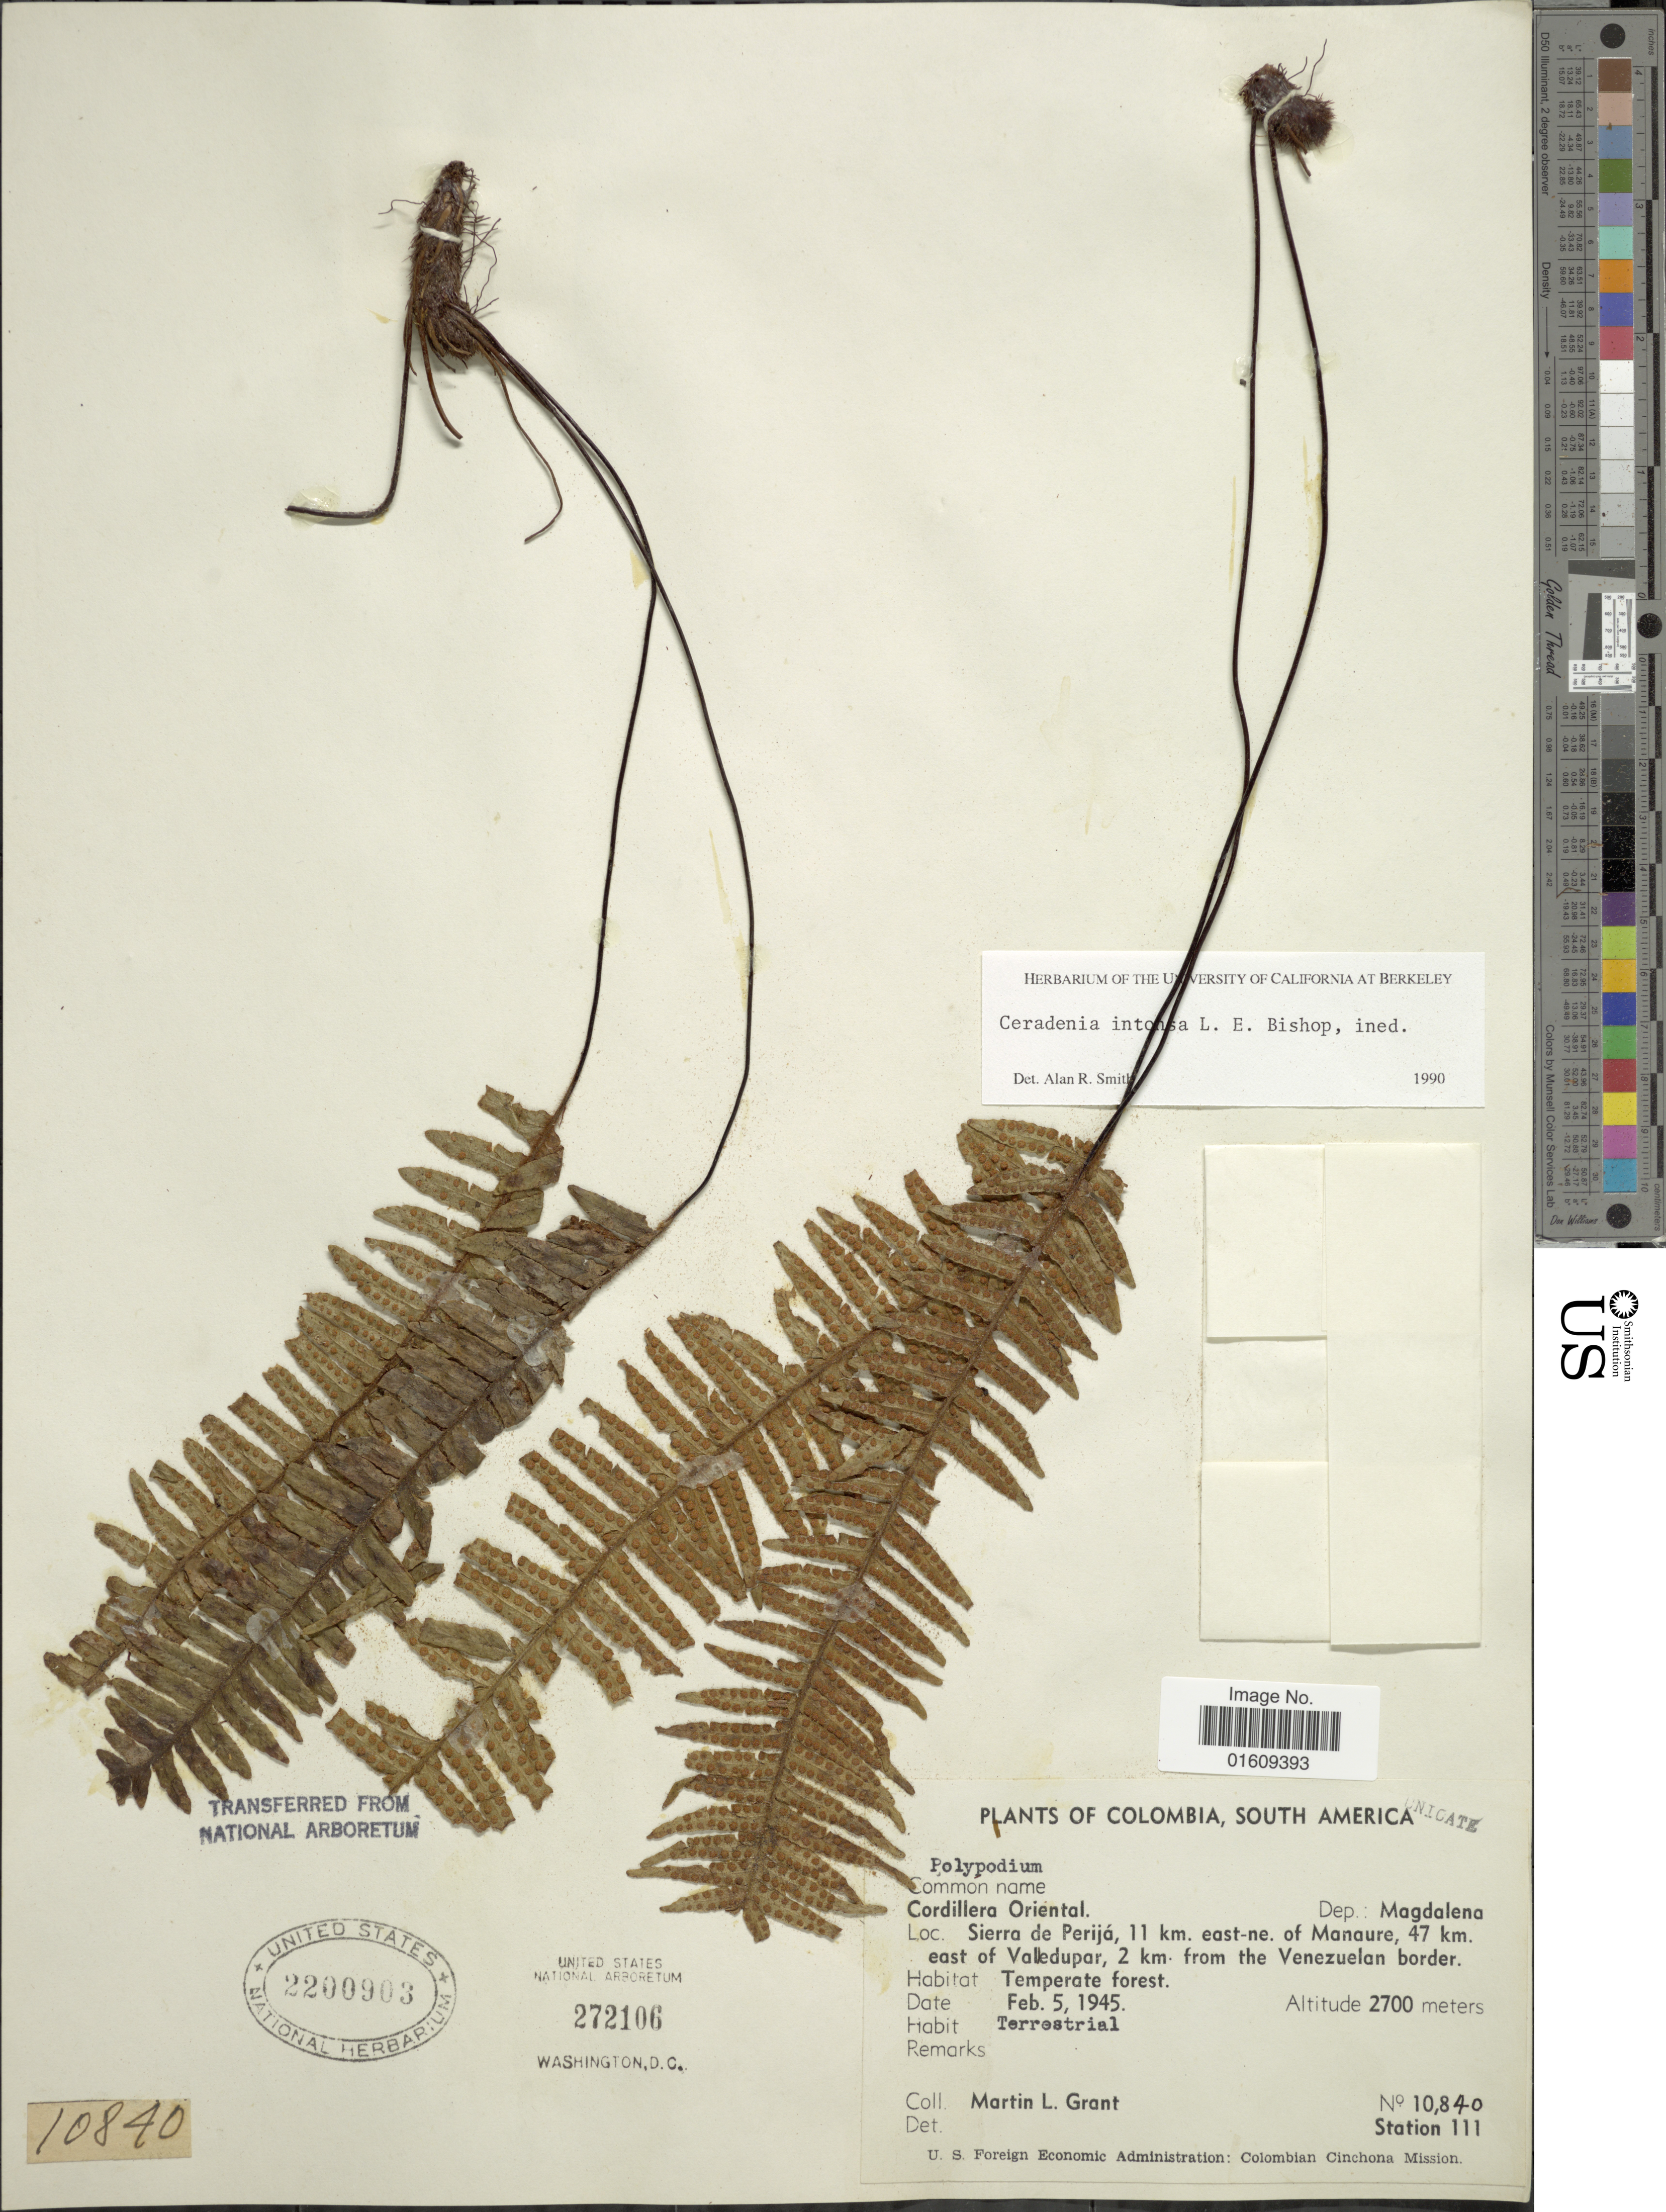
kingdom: Plantae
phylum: Tracheophyta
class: Polypodiopsida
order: Polypodiales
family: Polypodiaceae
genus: Ceradenia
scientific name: Ceradenia intonsa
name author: L.E. Bishop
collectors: M. L. Grant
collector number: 10840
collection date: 1945-02-05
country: Colombia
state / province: Magdalena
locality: Colombia, Cordillera Oriental, Dep.: Magdalena, Sierra de Perijá, 11 km. east-ne. of Manaure, 47 km. east of Valledupar, 2 km from the Venezuelan border.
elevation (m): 2700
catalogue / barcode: US 2200903